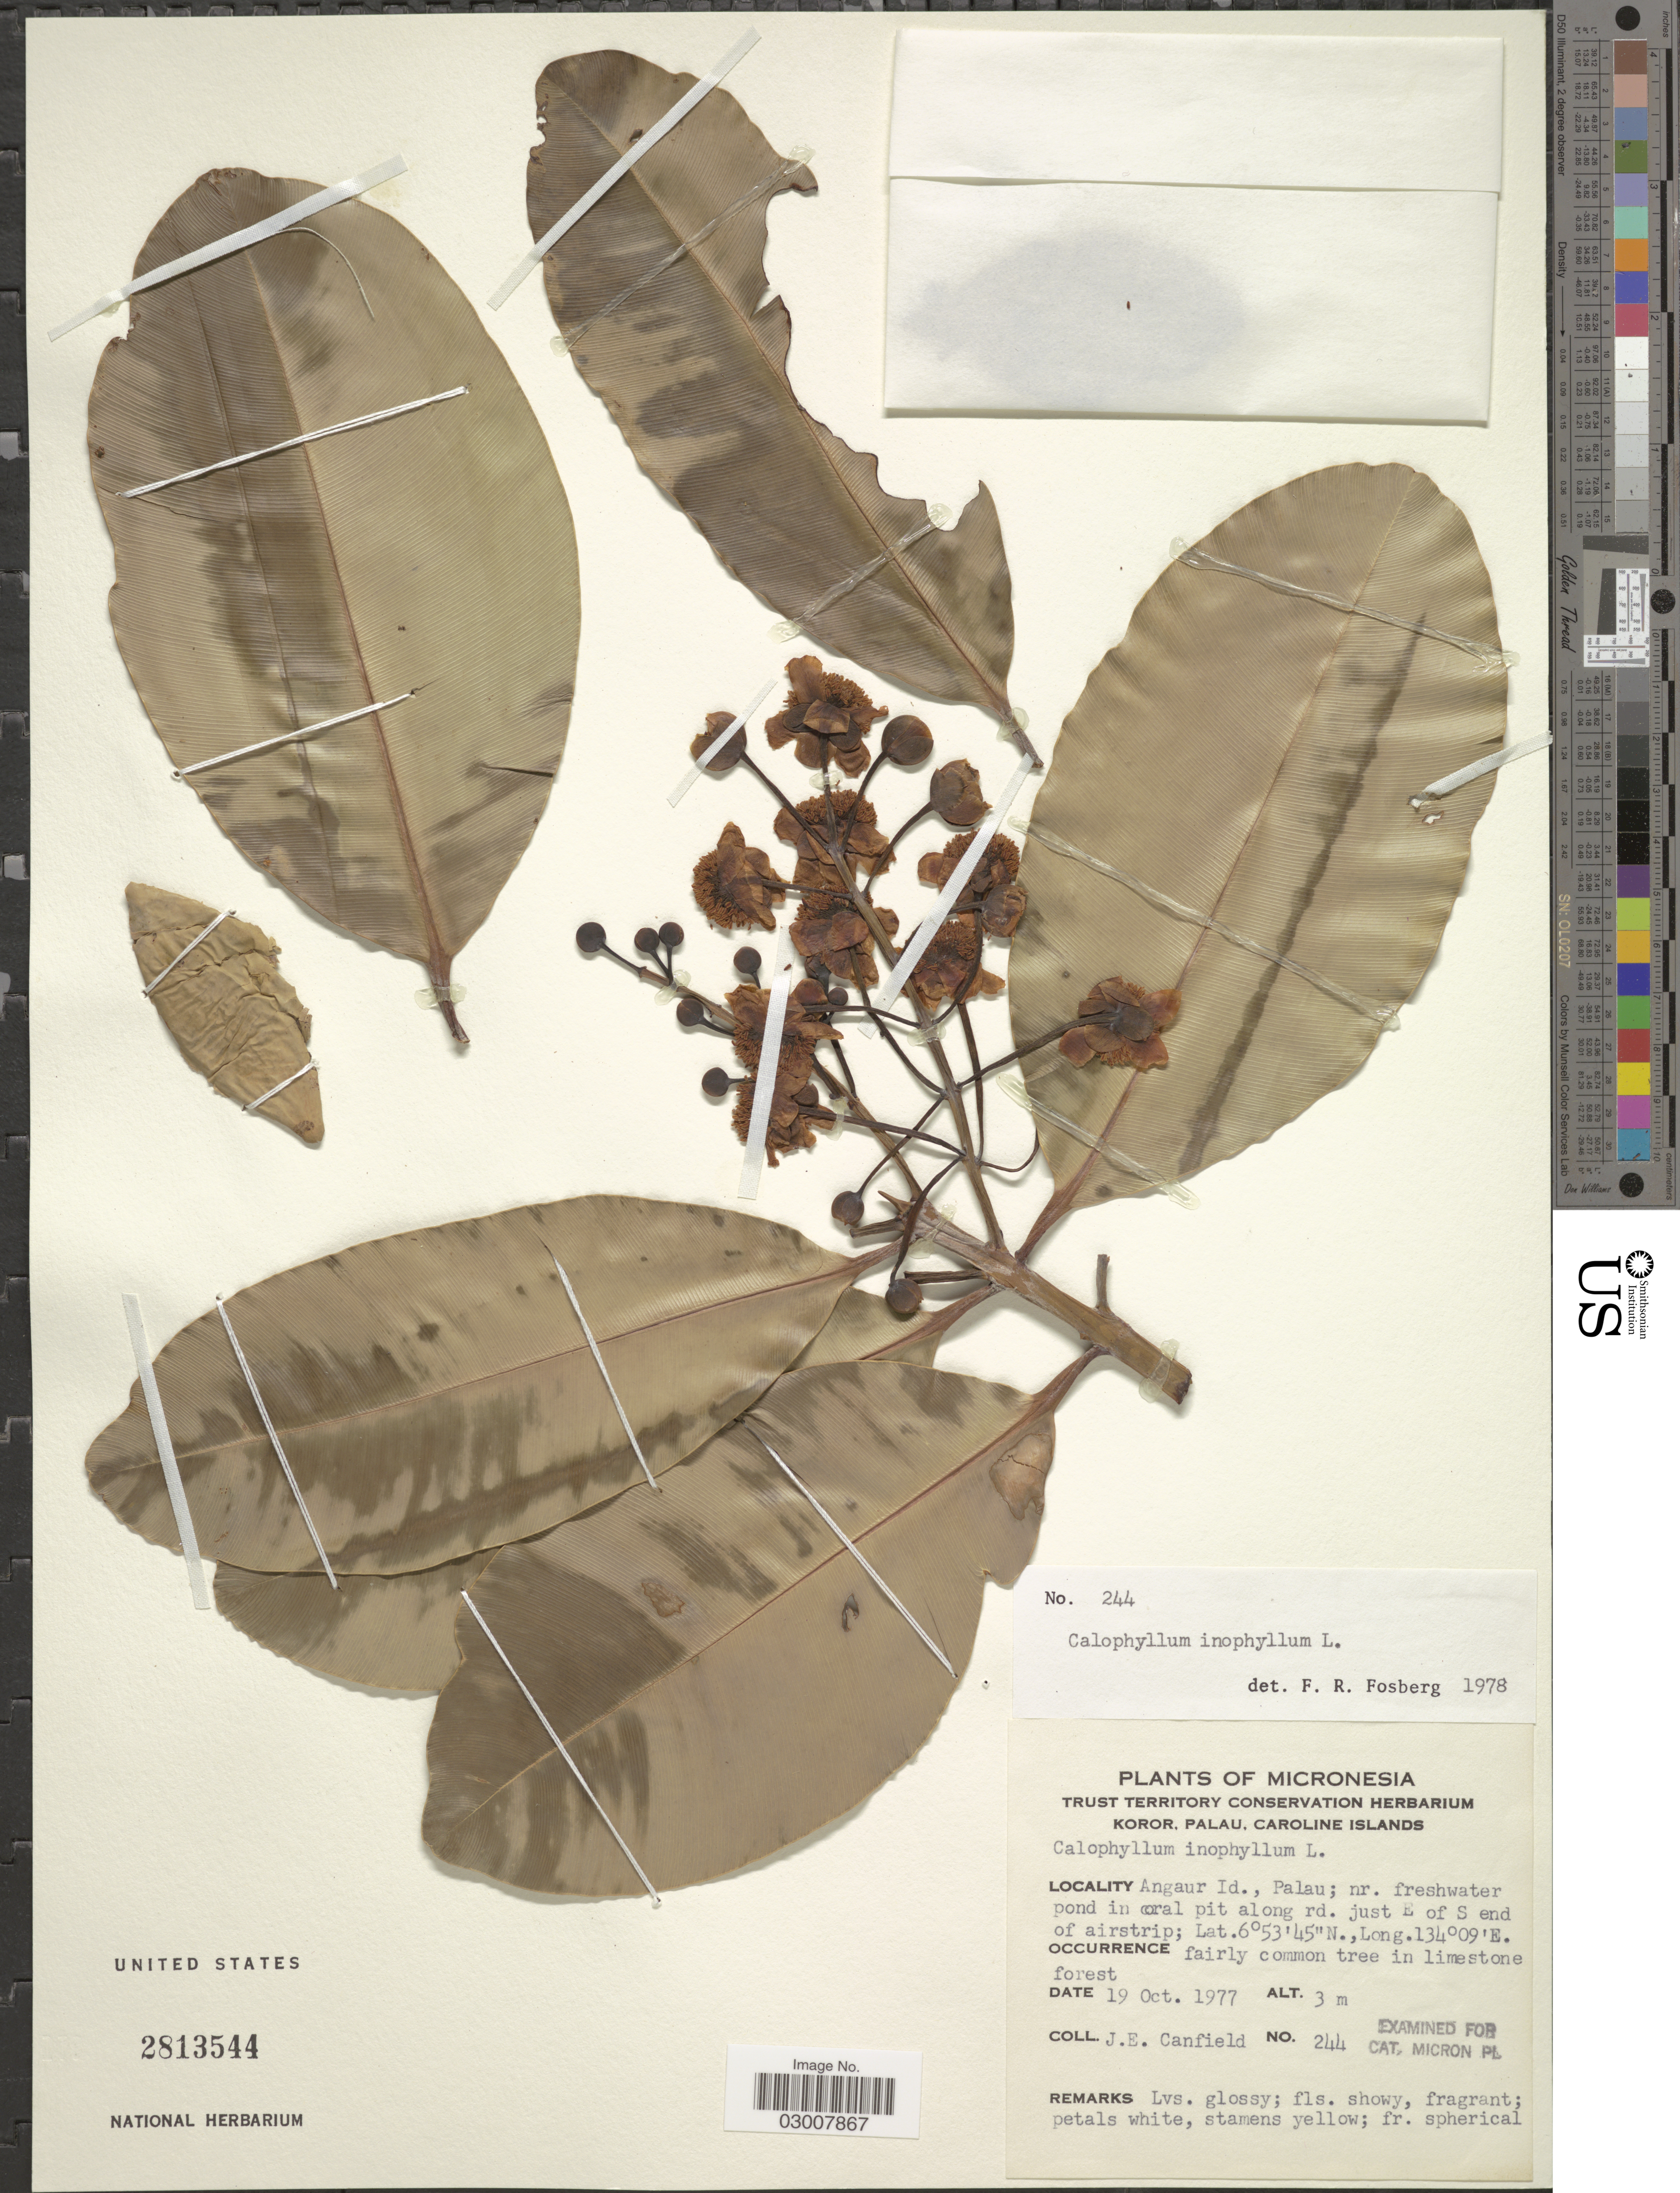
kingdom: Plantae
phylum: Tracheophyta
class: Magnoliopsida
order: Malpighiales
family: Calophyllaceae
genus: Calophyllum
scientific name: Calophyllum inophyllum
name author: L.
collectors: J. E. Canfield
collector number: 244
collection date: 1977-10-19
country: Palau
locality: Micronesia. Angaur Id., Palau; nr. freshwater pond in oral pit along rd. just E of S end of airstrip.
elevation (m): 3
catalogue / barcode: US 2813544